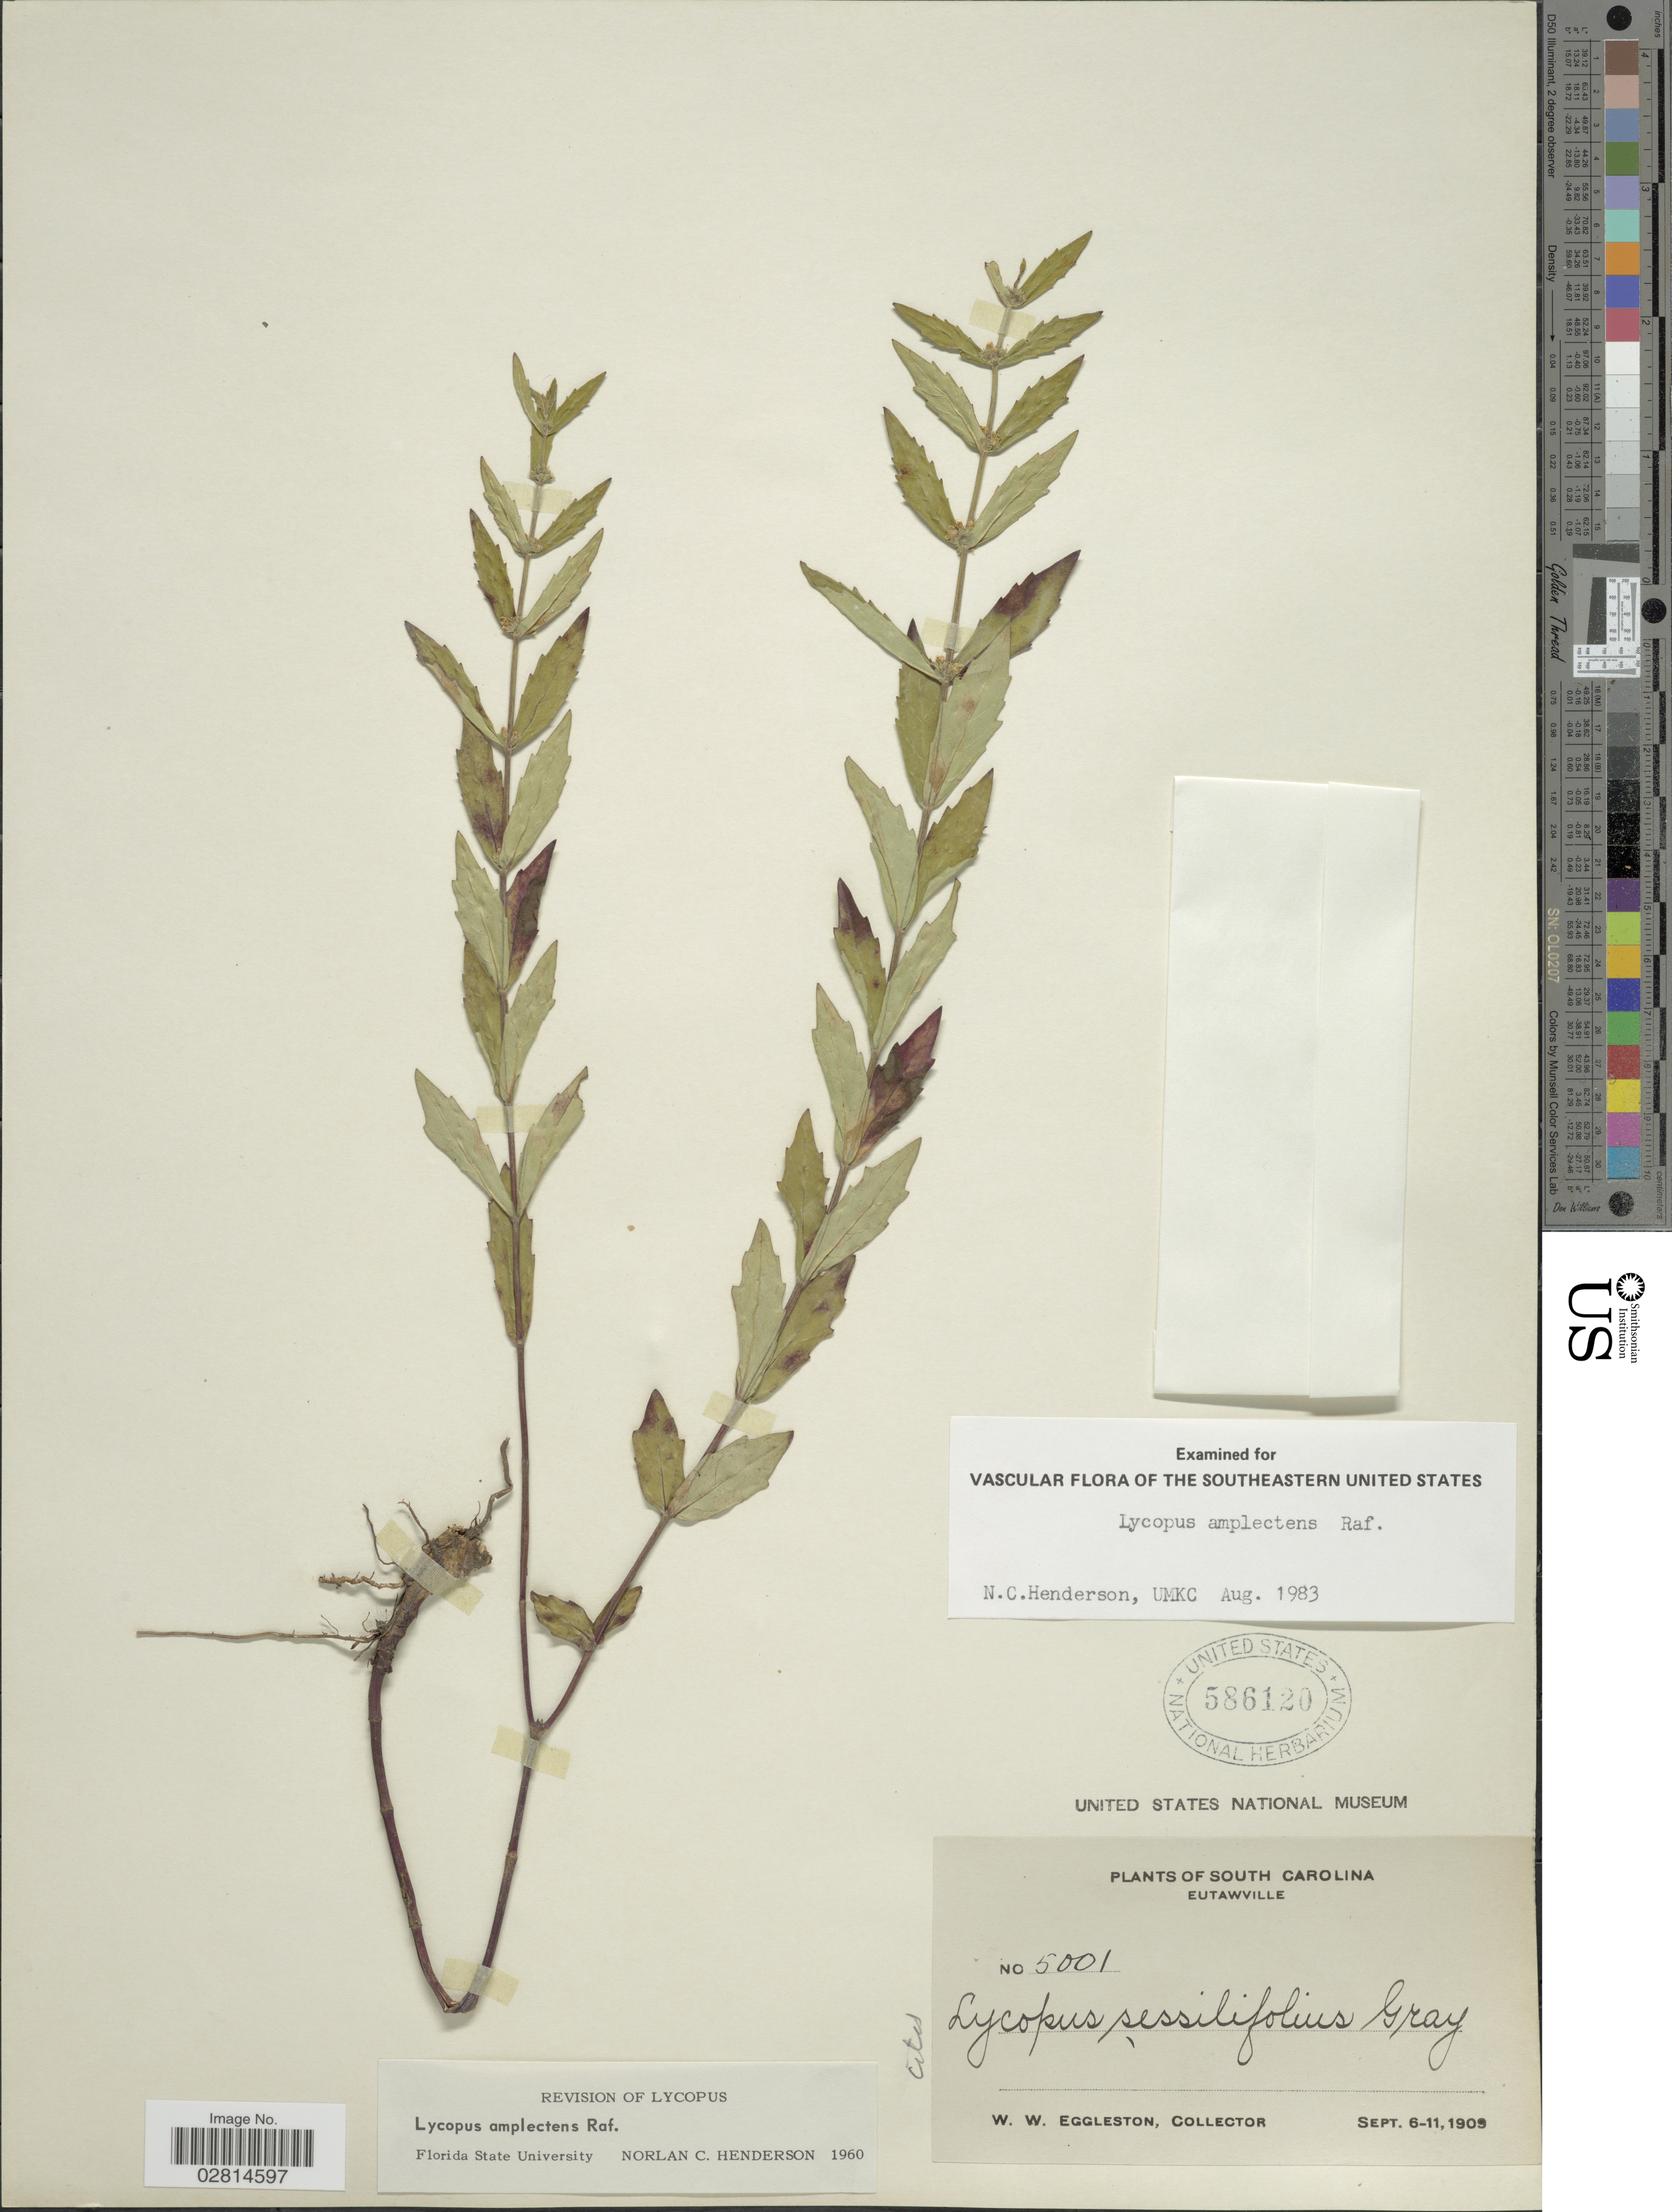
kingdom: Plantae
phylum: Tracheophyta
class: Magnoliopsida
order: Lamiales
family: Lamiaceae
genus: Lycopus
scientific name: Lycopus amplectens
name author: Raf.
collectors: W. W. Eggleston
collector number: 5001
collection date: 1909-09-06/1909-09-11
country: United States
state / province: South Carolina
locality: Eutawville.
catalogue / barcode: US 586120